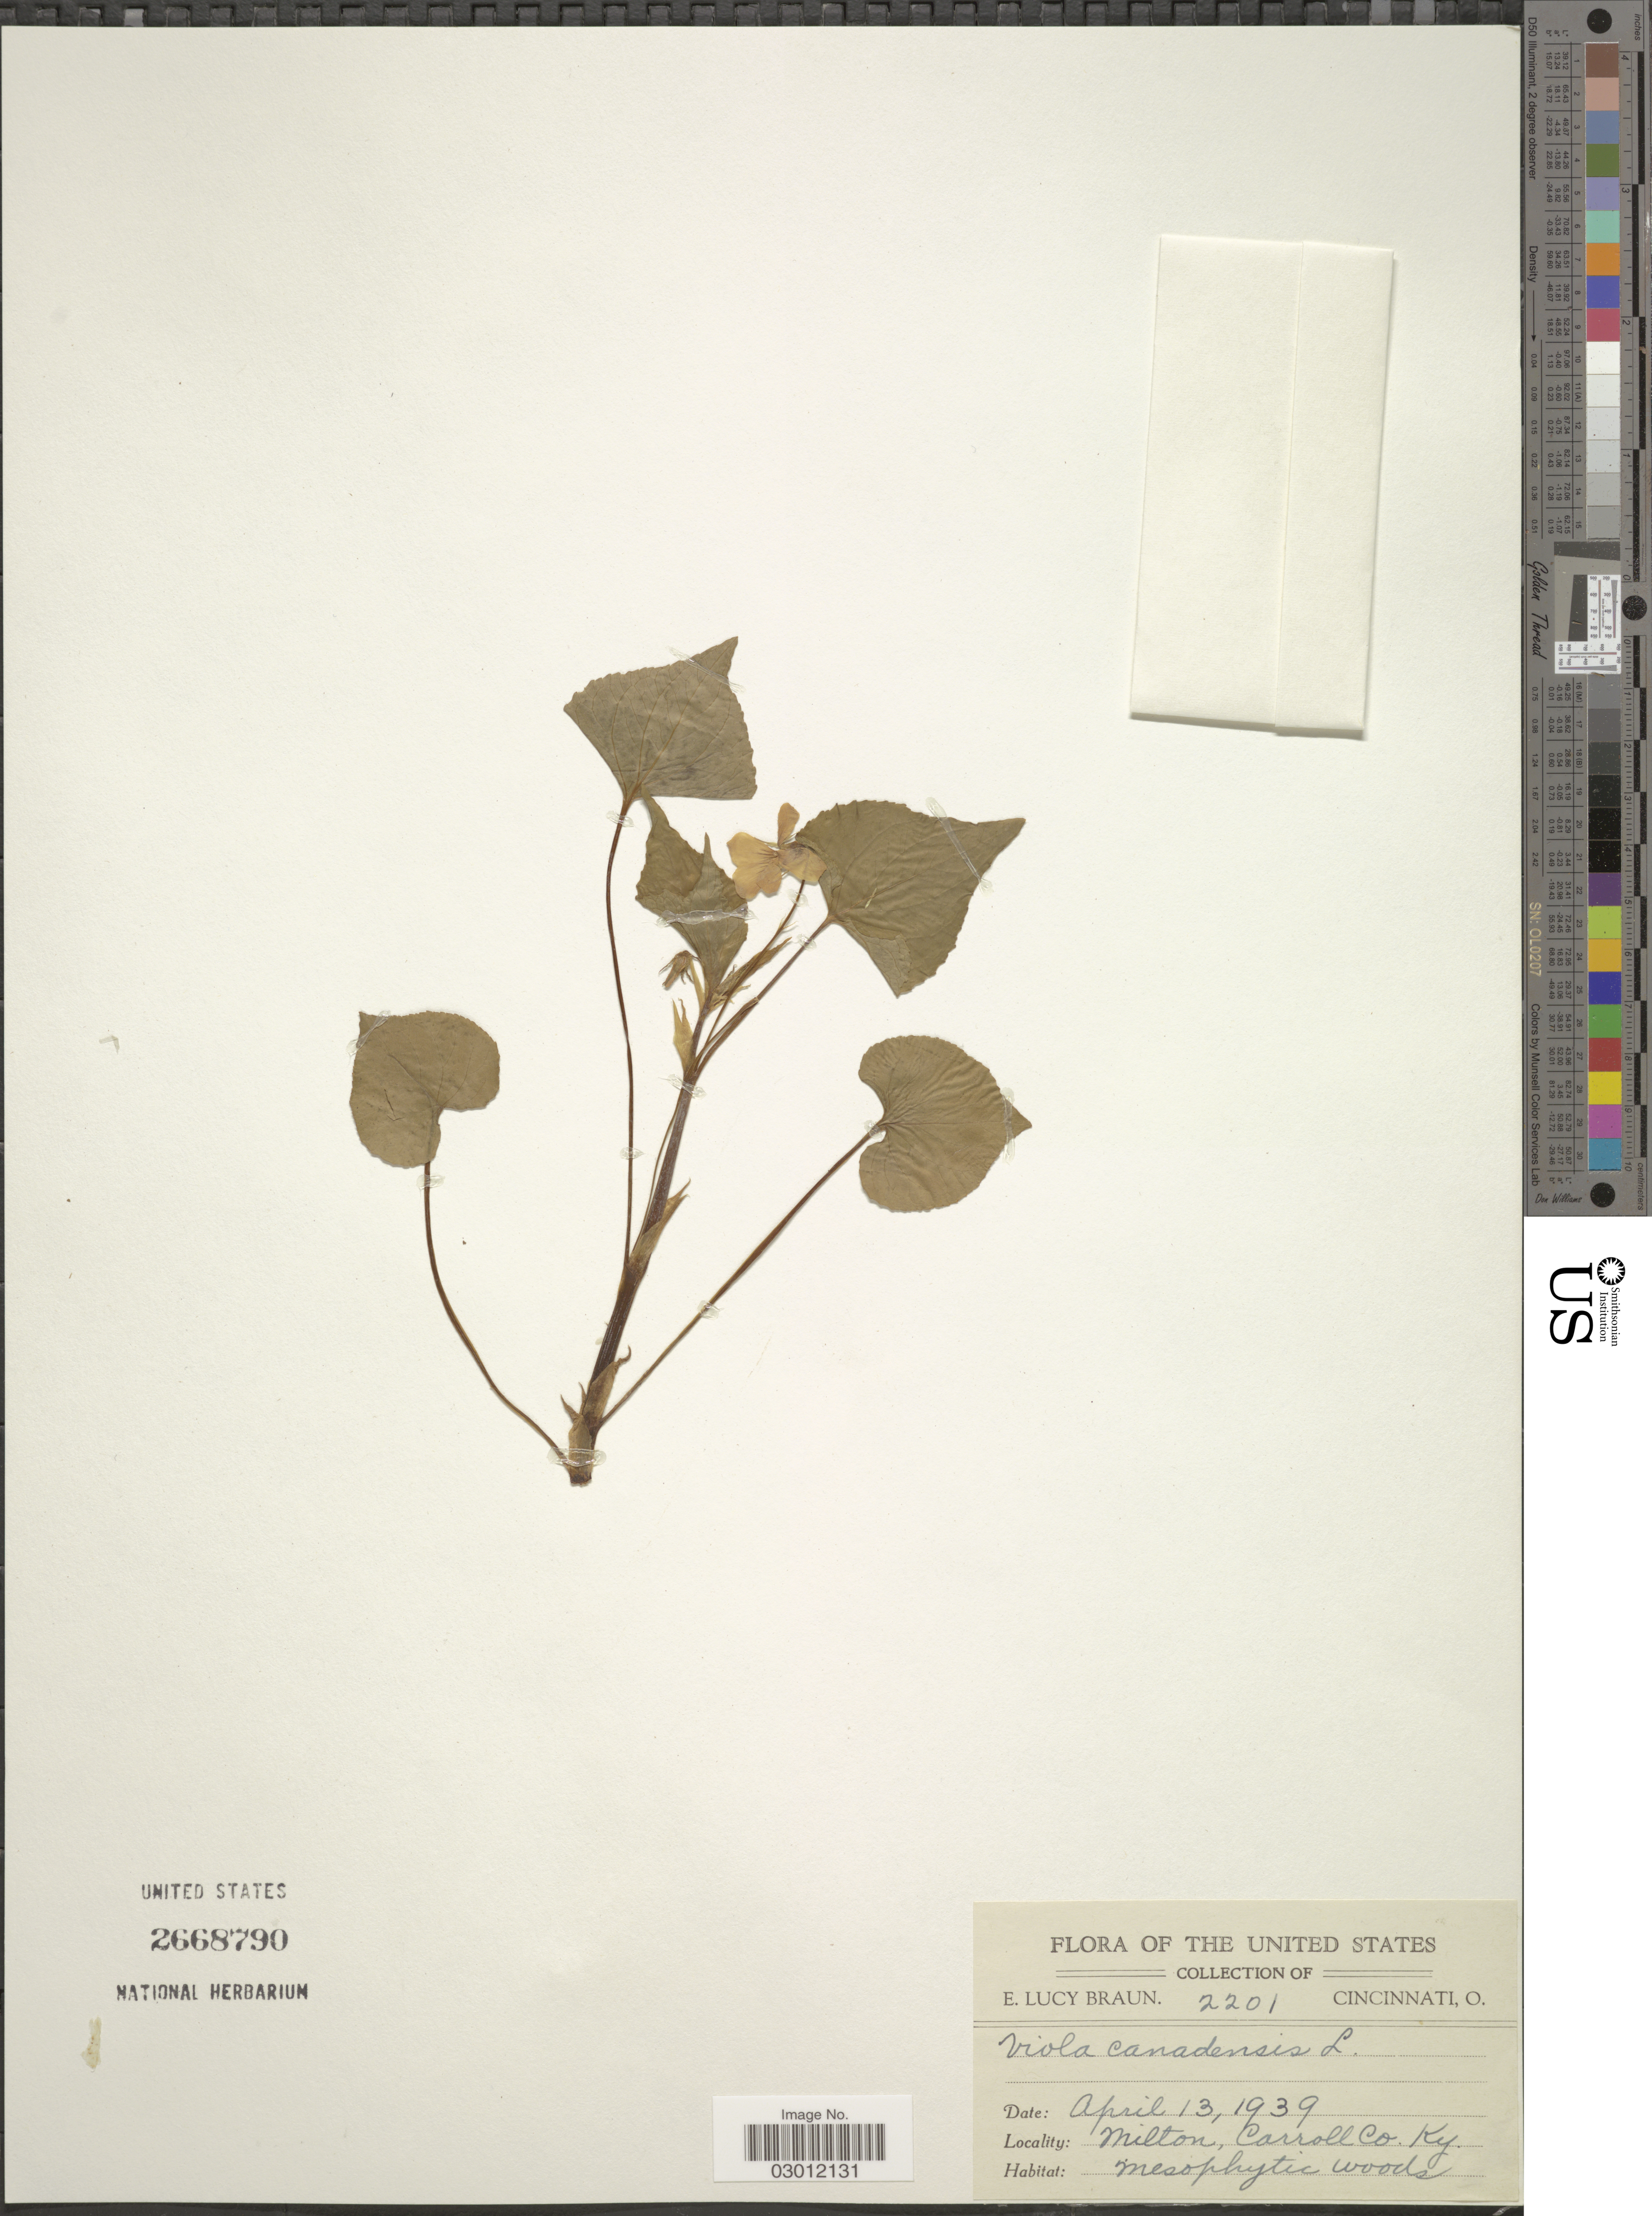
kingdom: Plantae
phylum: Tracheophyta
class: Magnoliopsida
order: Malpighiales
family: Violaceae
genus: Viola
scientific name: Viola canadensis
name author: L.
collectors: E. L. Braun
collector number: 2201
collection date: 1939-04-13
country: United States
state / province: Kentucky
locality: Milton, Carroll Co. Ky.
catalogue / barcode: US 2668790